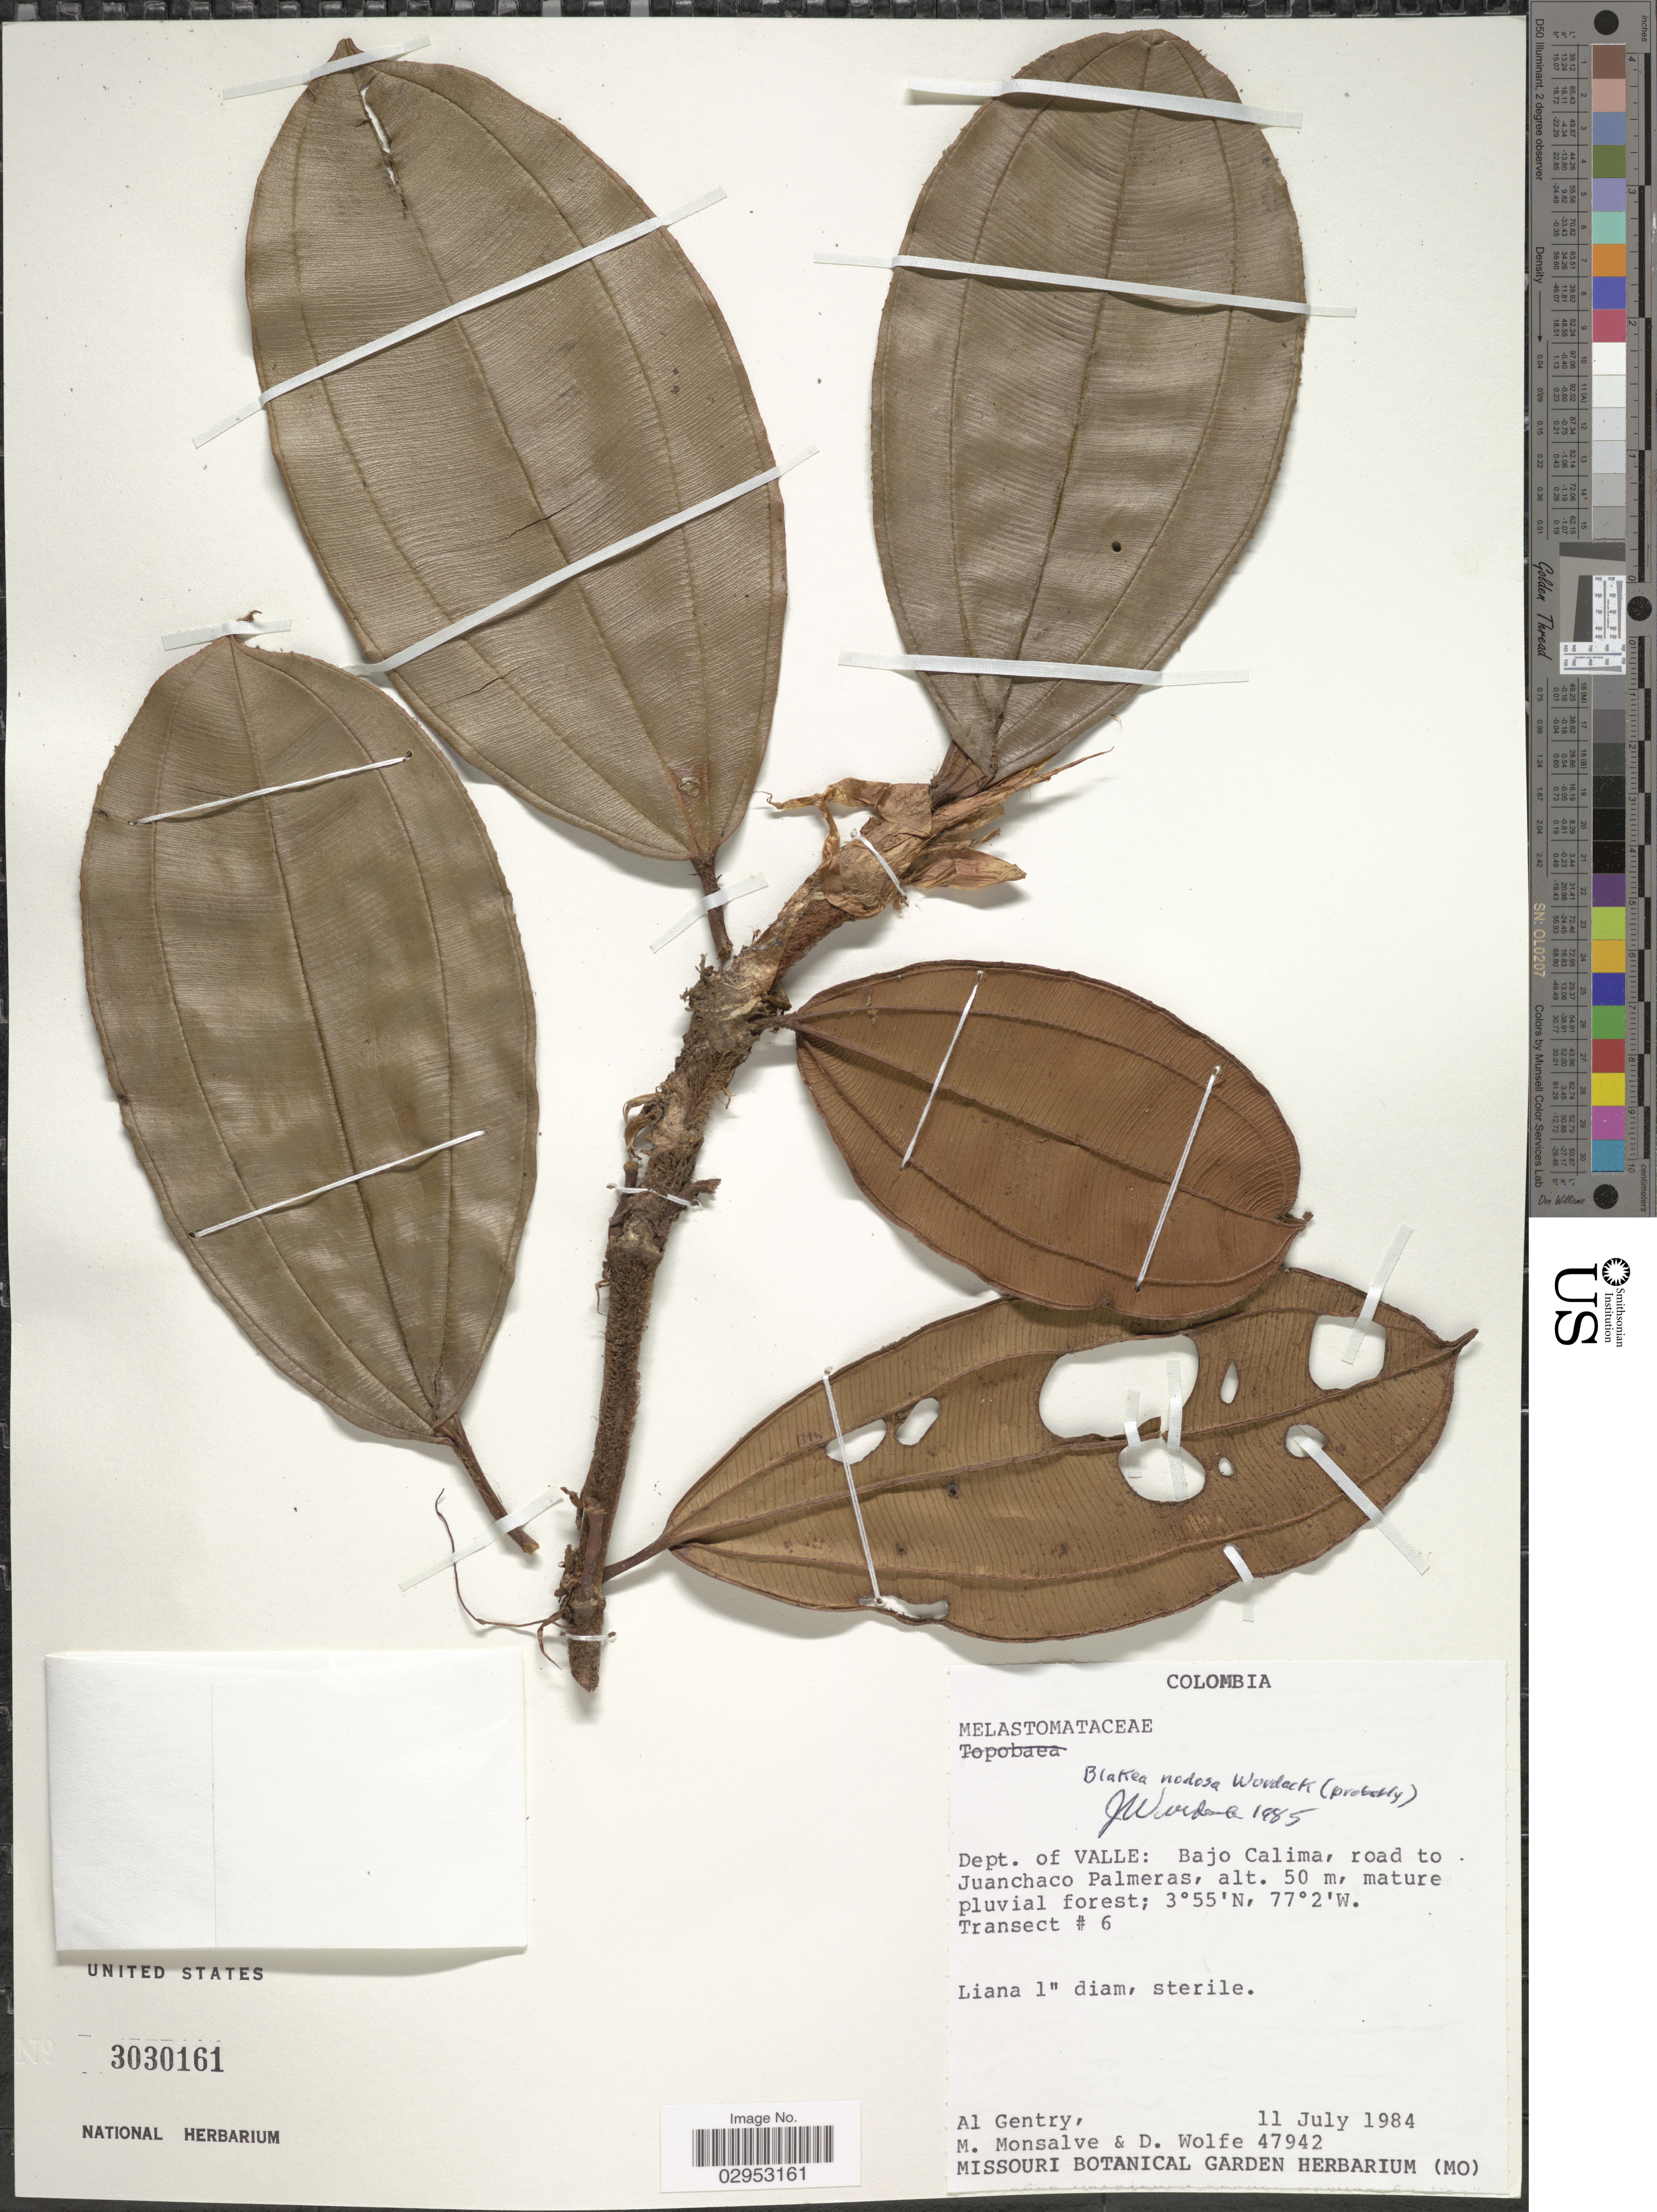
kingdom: Plantae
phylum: Tracheophyta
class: Magnoliopsida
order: Myrtales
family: Melastomataceae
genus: Blakea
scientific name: Blakea nodosa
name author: Wurdack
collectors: A. H. Gentry, M. Monsalve & D. Wolfe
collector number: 47942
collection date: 1984-07-11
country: Colombia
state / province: Valle del Cauca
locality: Dept. of Valle: Bajo Calima, road to Juanchaco Palmeras. Transect # 6.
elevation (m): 50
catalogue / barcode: US 3030161